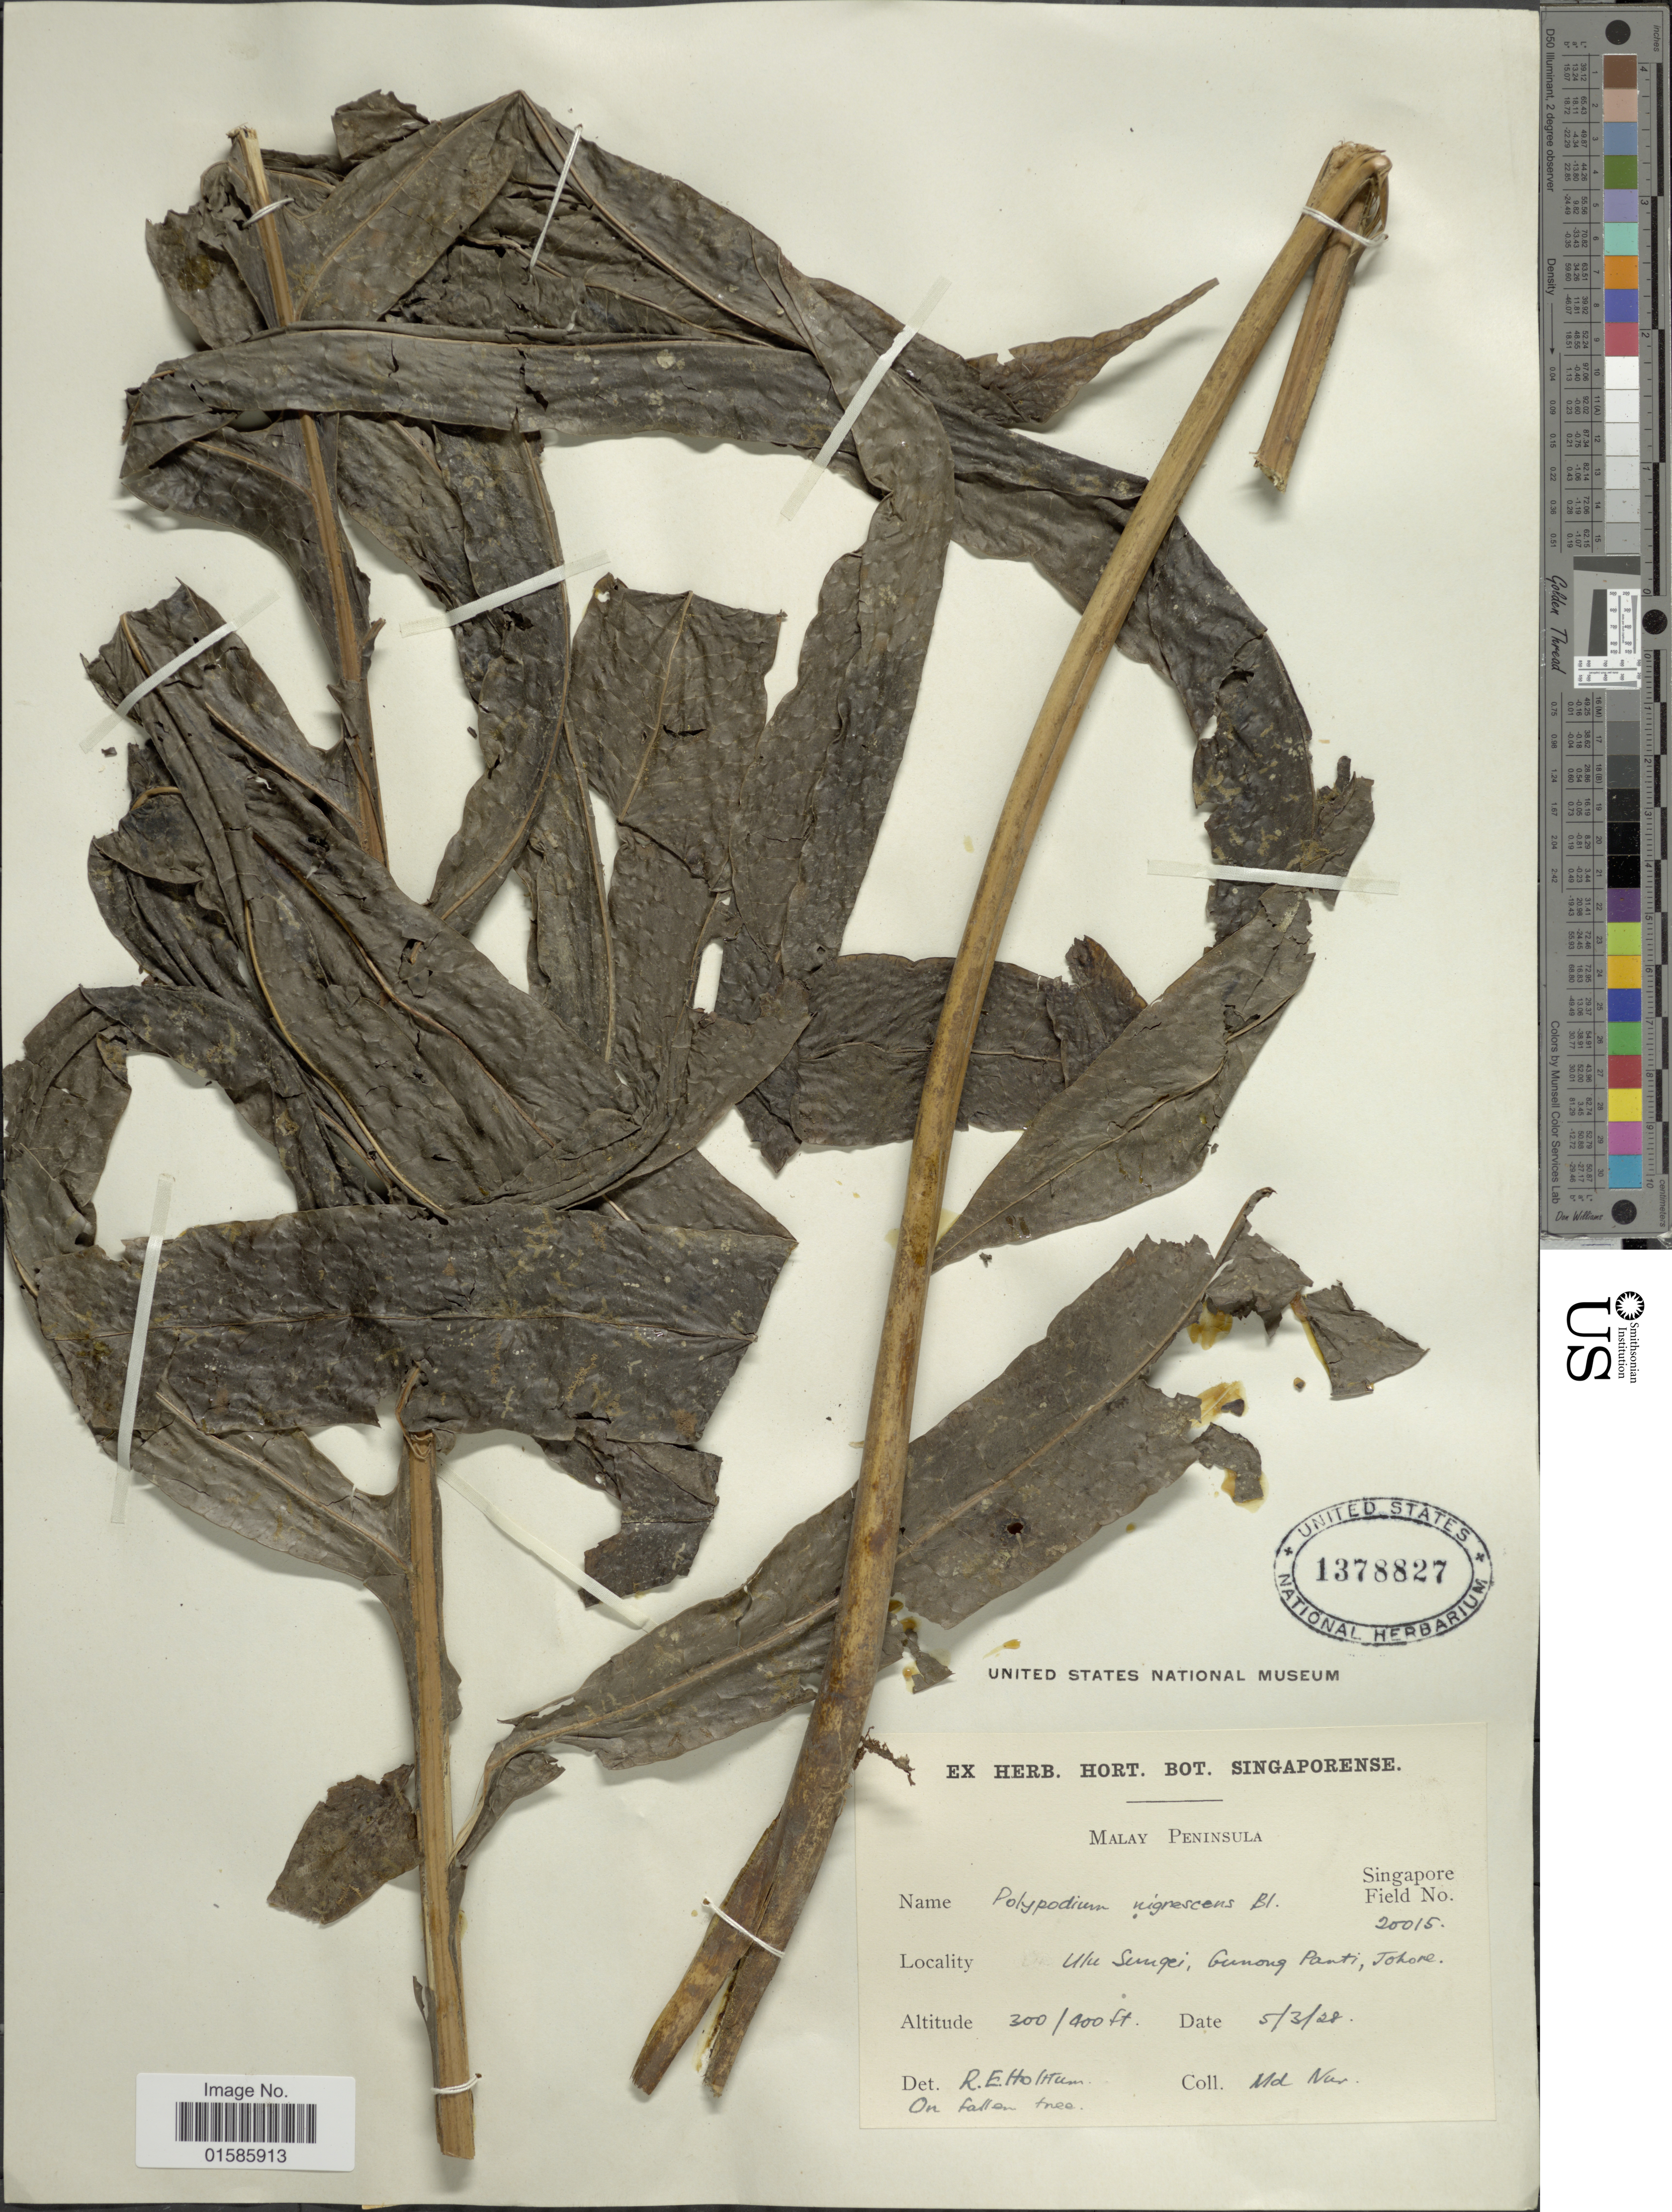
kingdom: Plantae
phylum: Tracheophyta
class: Polypodiopsida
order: Polypodiales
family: Polypodiaceae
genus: Microsorum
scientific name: Microsorum nigrescens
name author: (Blume) Copel.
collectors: M. Nur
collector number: Singapore Field 20015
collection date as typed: Transcribed d/m/y: 5/3/28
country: Malaysia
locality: Malay Peninsula, Ulu Sungei: Gunong Panti, Johore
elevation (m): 91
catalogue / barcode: US 1378827